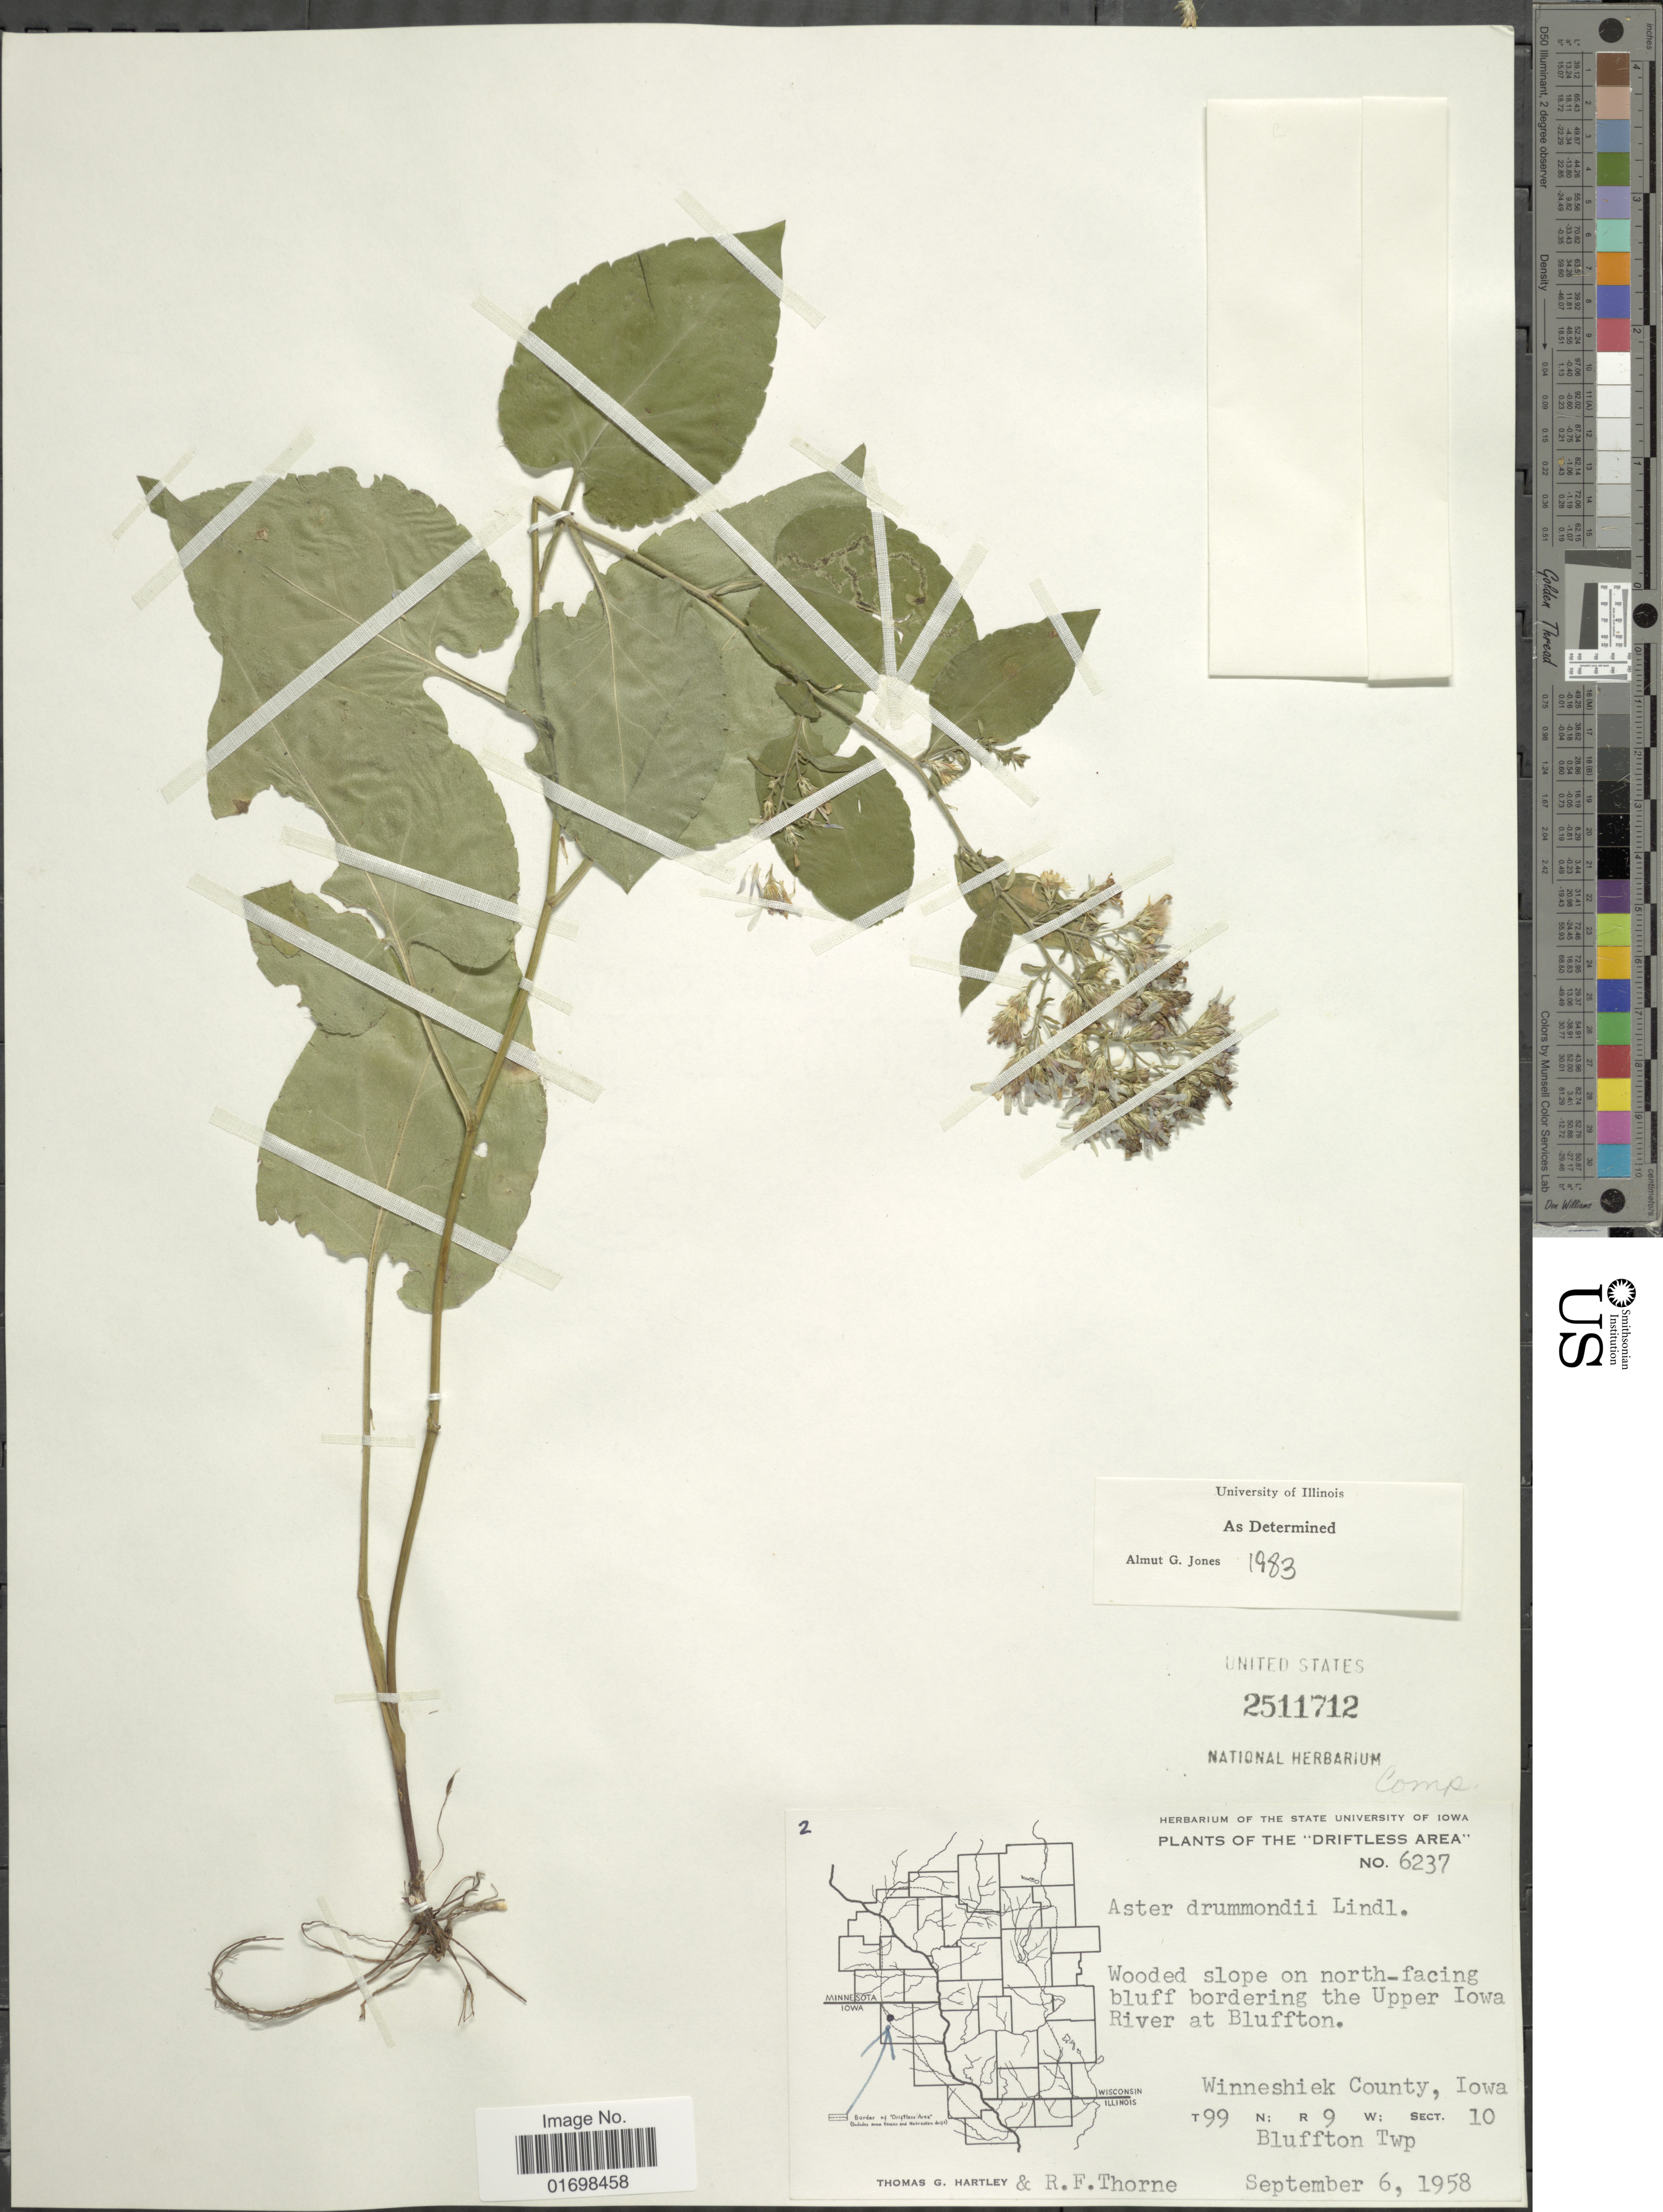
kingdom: Plantae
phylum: Tracheophyta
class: Magnoliopsida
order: Asterales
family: Asteraceae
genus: Symphyotrichum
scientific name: Symphyotrichum drummondii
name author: (Lindl.) G.L. Nesom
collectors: T. G. Hartley & R. F. Thorne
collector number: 6237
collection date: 1958-09-06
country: United States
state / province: Iowa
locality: North-facing bluff bordering the Upper Iowa River at Bluffton. Winneshiek County, Iowa, T99 N: R 9 W: Sect 10. Bluffton Twp.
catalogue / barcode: US 2511712